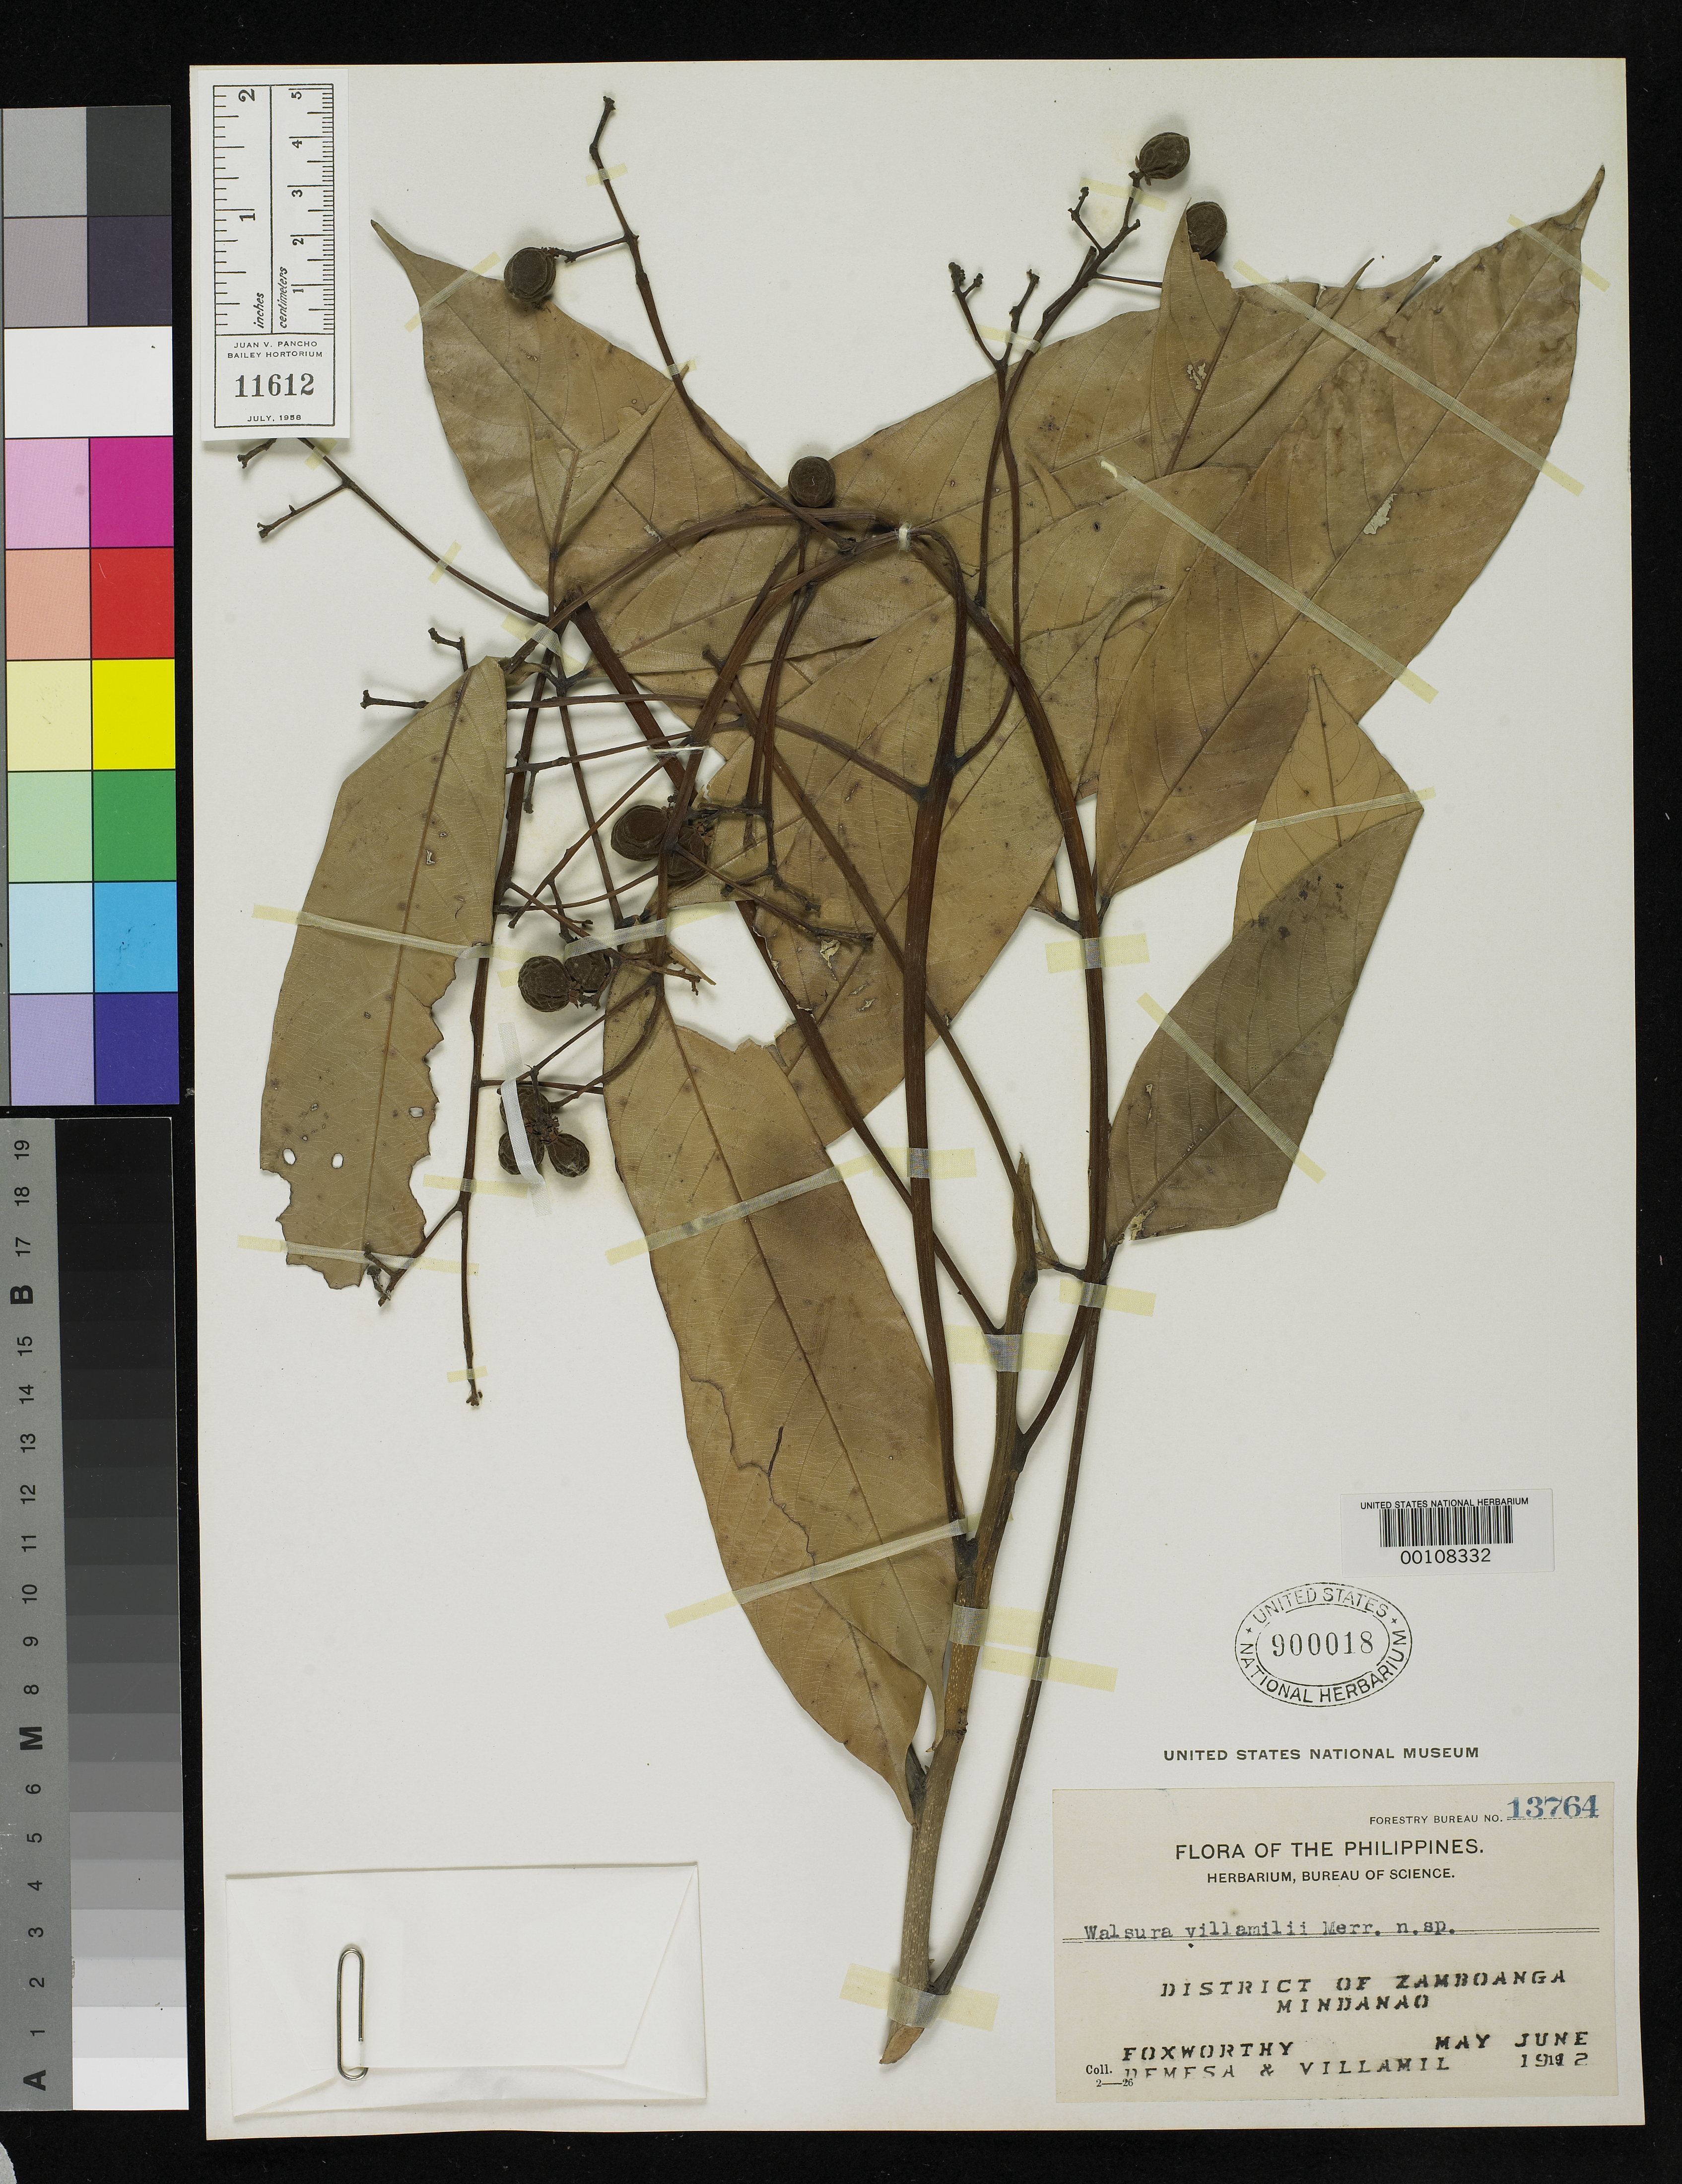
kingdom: Plantae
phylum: Tracheophyta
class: Magnoliopsida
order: Sapindales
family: Meliaceae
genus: Walsura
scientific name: Walsura villamilii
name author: Merr.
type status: Isotype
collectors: F. W. Foxworthy, A. Demesa & A. Villamil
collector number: Bur. Sci. 13764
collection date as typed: May 1912 to -- Jun 1912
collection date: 1912-05/1912-06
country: Philippines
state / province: Zamboanga Peninsula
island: Mindanao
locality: Tetuan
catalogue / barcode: US 900018